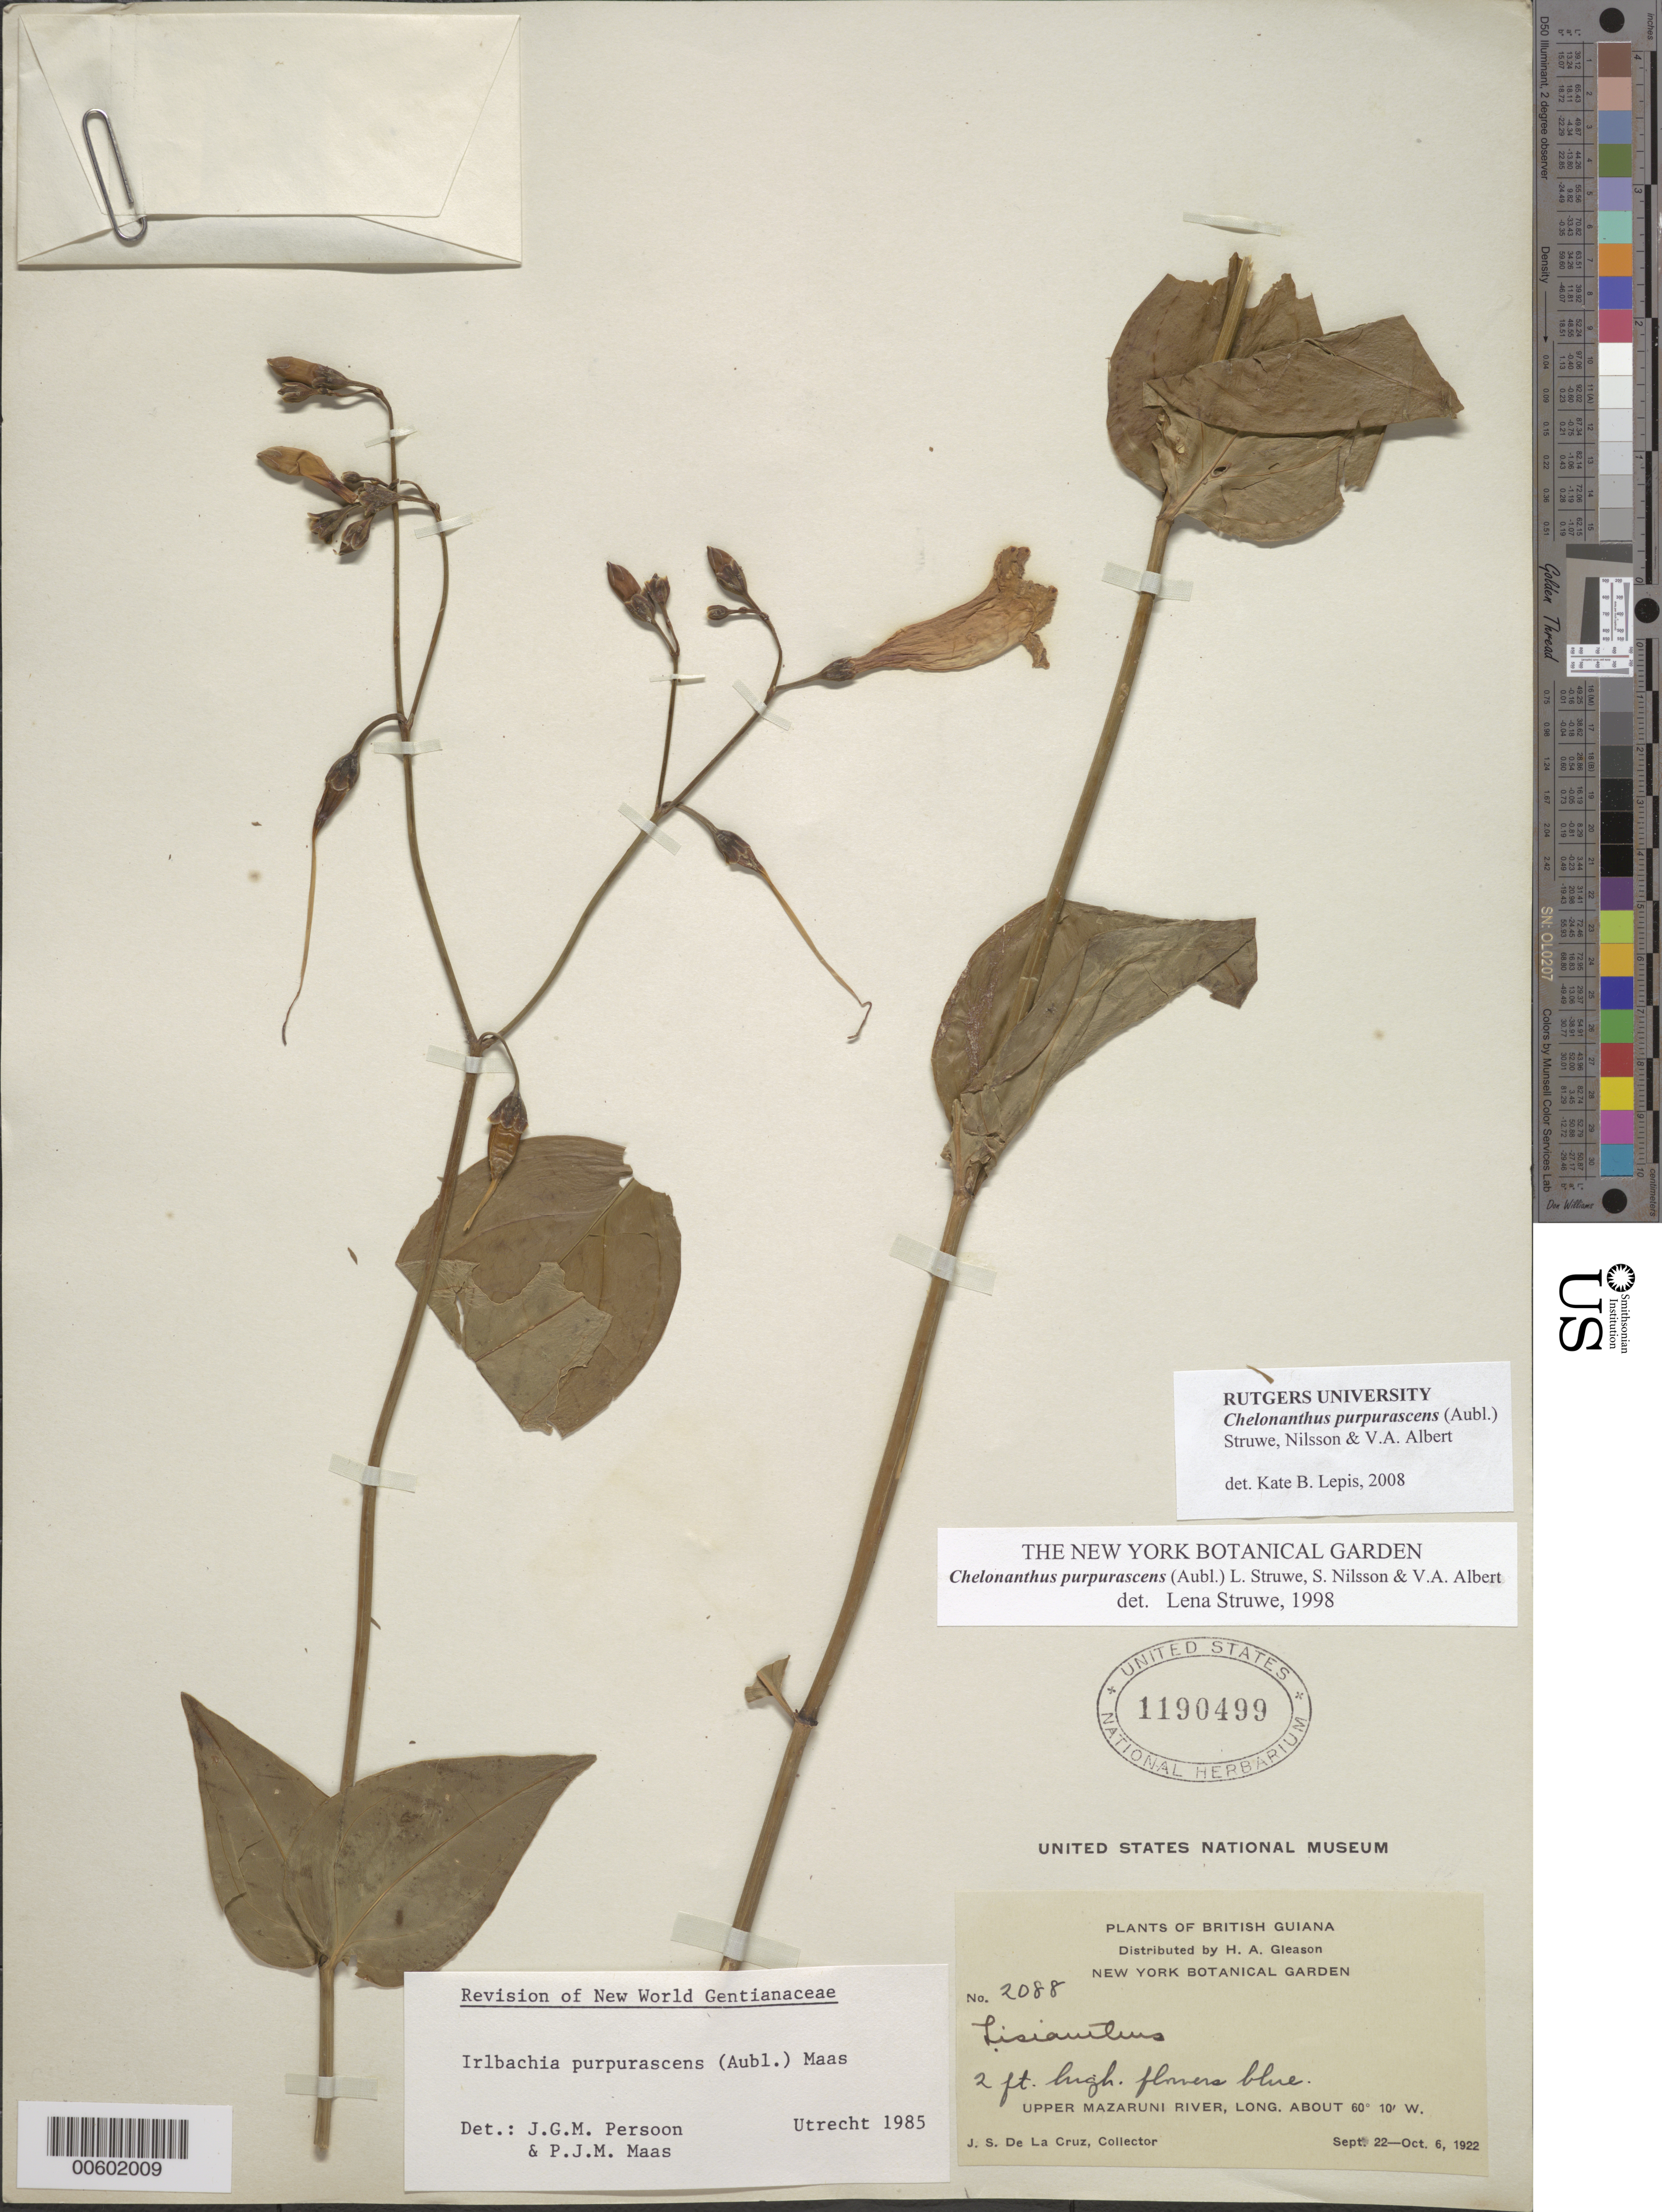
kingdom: Plantae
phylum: Tracheophyta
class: Magnoliopsida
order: Gentianales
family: Gentianaceae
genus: Chelonanthus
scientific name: Chelonanthus purpurascens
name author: (Aubl.) Struwe et al.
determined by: Struwe, L.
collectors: J. S. de la Cruz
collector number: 2088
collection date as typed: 22-Sep-22 to 6-Oct-22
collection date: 1922-09-22/1922-10-06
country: Guyana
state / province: Cuyuni-Mazaruni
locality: Upper Mazaruni R.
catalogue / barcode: US 1190499